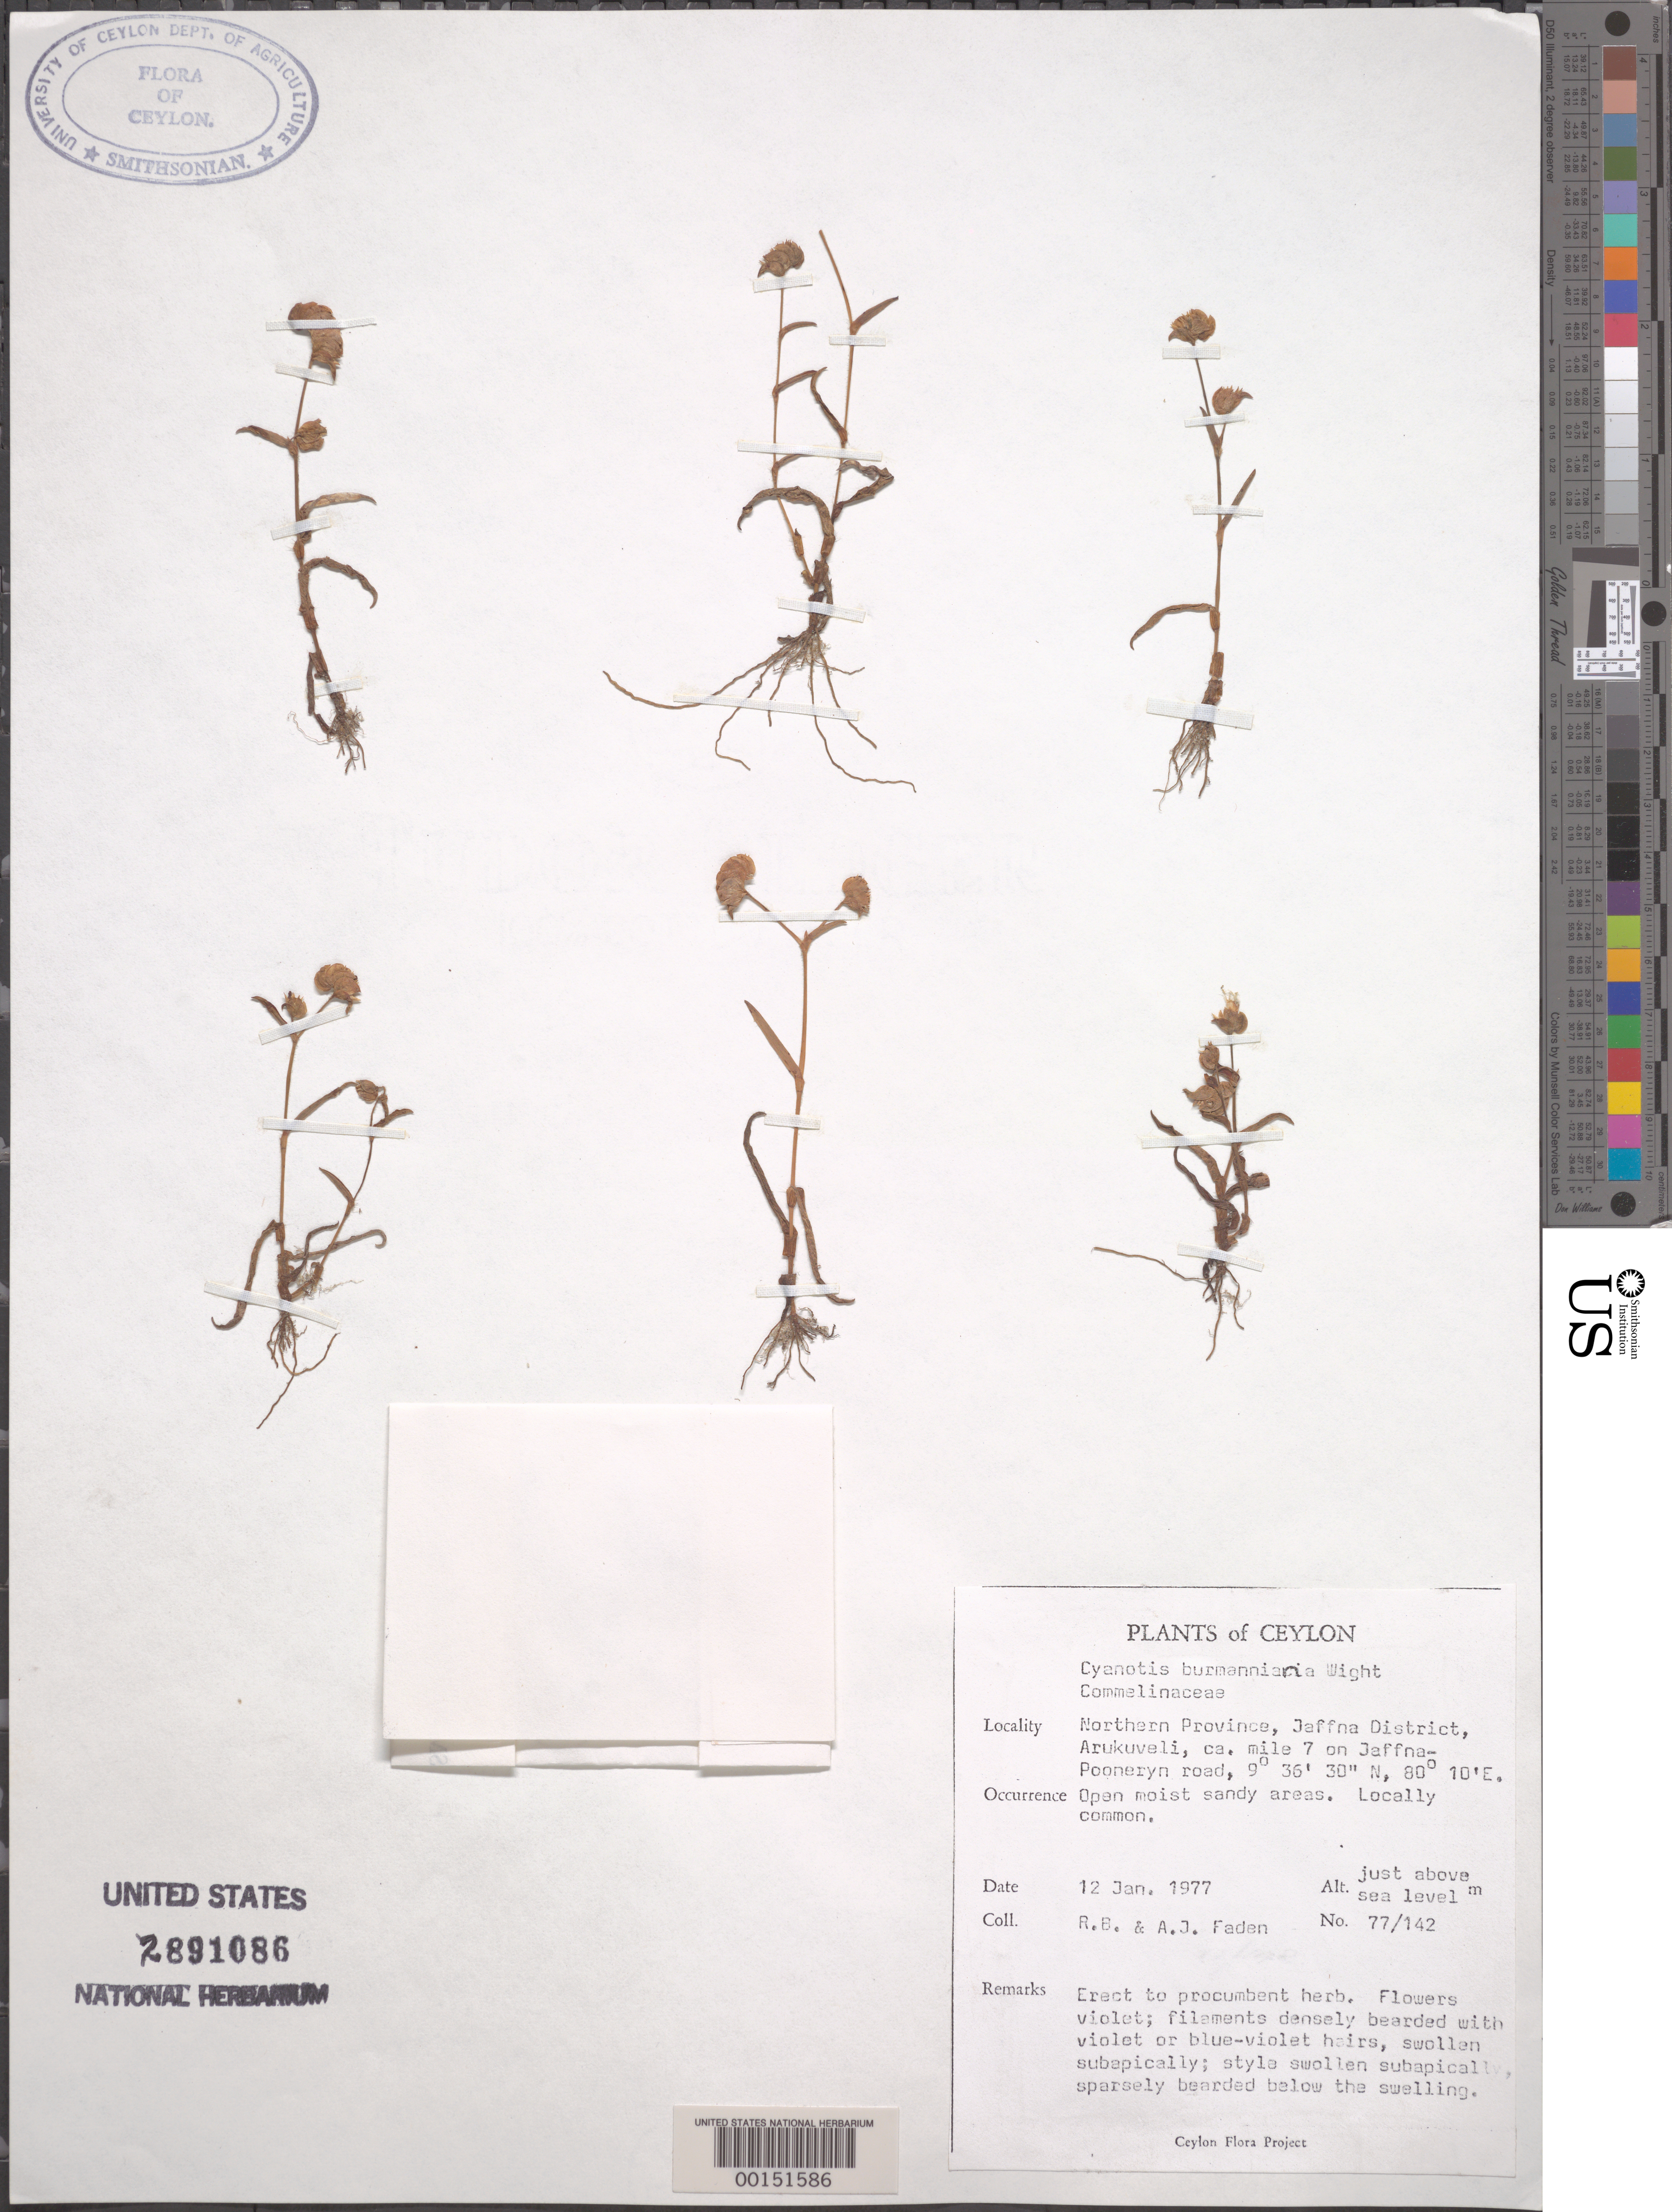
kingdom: Plantae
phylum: Tracheophyta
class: Liliopsida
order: Commelinales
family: Commelinaceae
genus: Cyanotis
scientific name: Cyanotis burmanniana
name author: Wight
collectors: R. B. Faden & A. J. Faden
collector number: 77/142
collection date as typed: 12 Jan 1977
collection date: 1977-01-12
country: Sri Lanka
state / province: Northern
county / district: Jaffna Dist.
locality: Arukuveli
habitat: Moist, sandy open areas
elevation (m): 1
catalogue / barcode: US 2891086